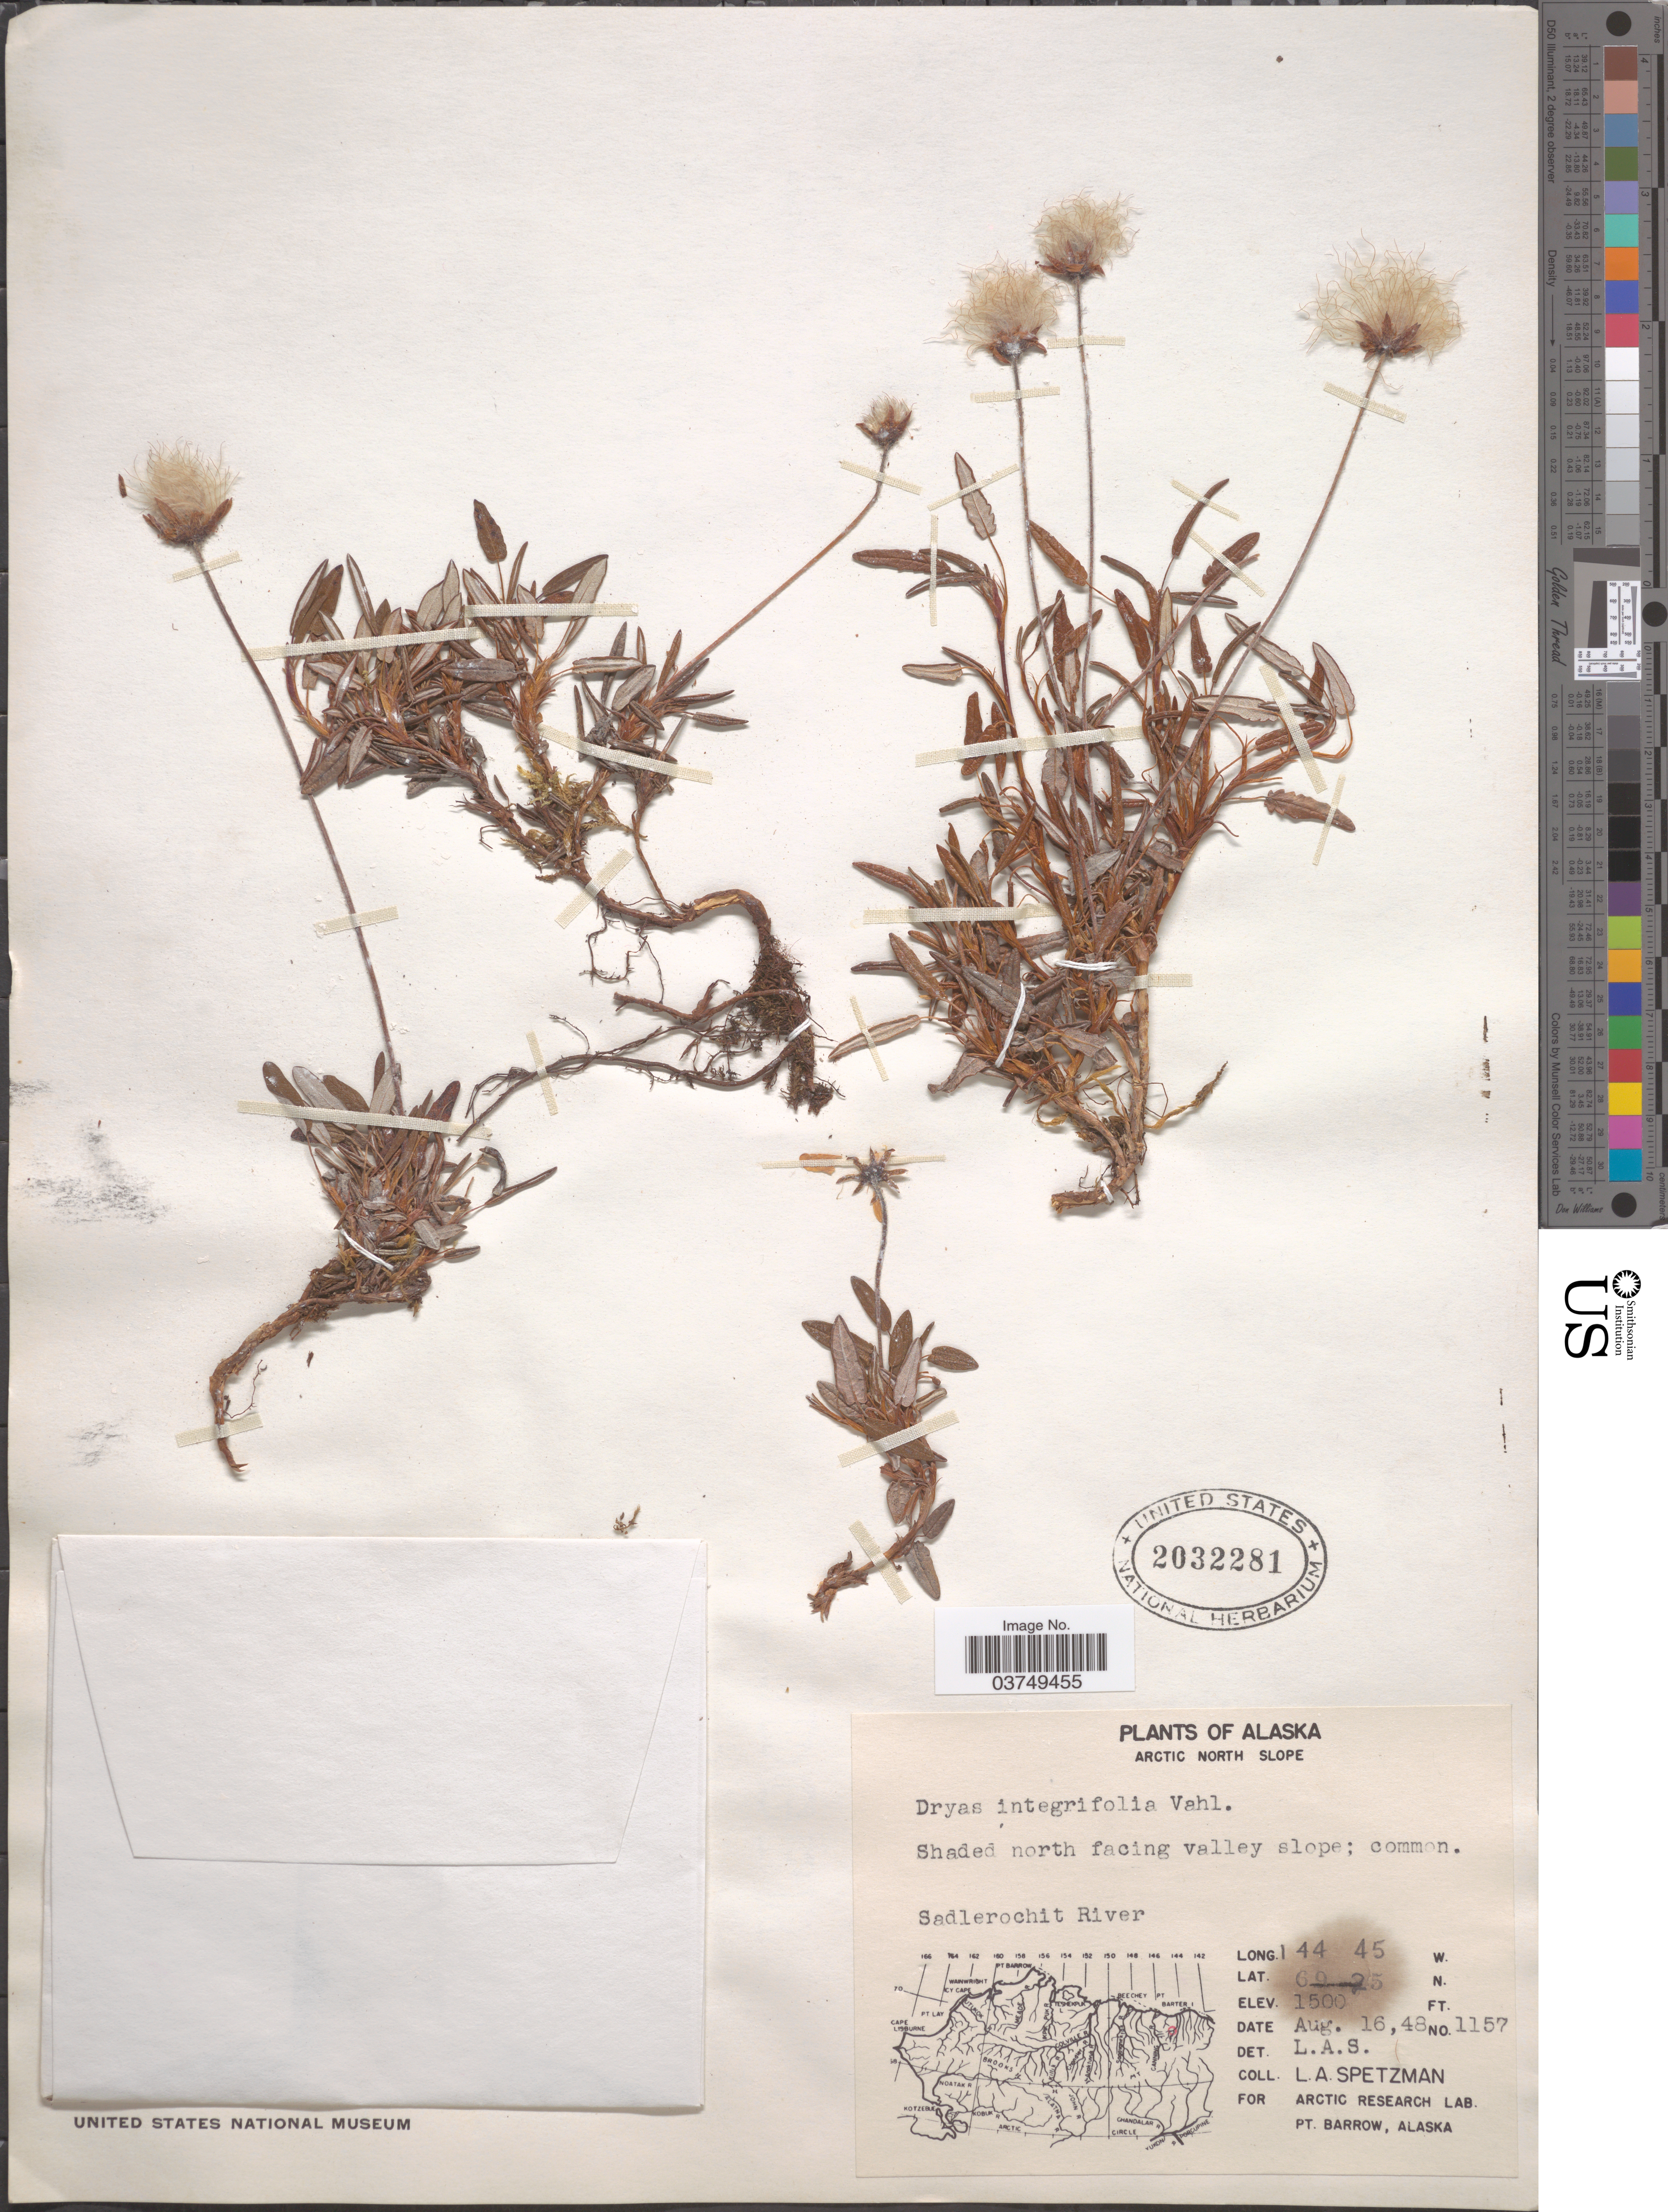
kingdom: Plantae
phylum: Tracheophyta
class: Magnoliopsida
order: Rosales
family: Rosaceae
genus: Dryas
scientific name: Dryas integrifolia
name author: Vahl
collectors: L. Spetzman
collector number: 1157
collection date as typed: Transcribed d/m/y: 16/8/48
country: United States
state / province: Alaska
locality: Arctic North Slope. Sadlerochit River.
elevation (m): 457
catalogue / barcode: US 2032281